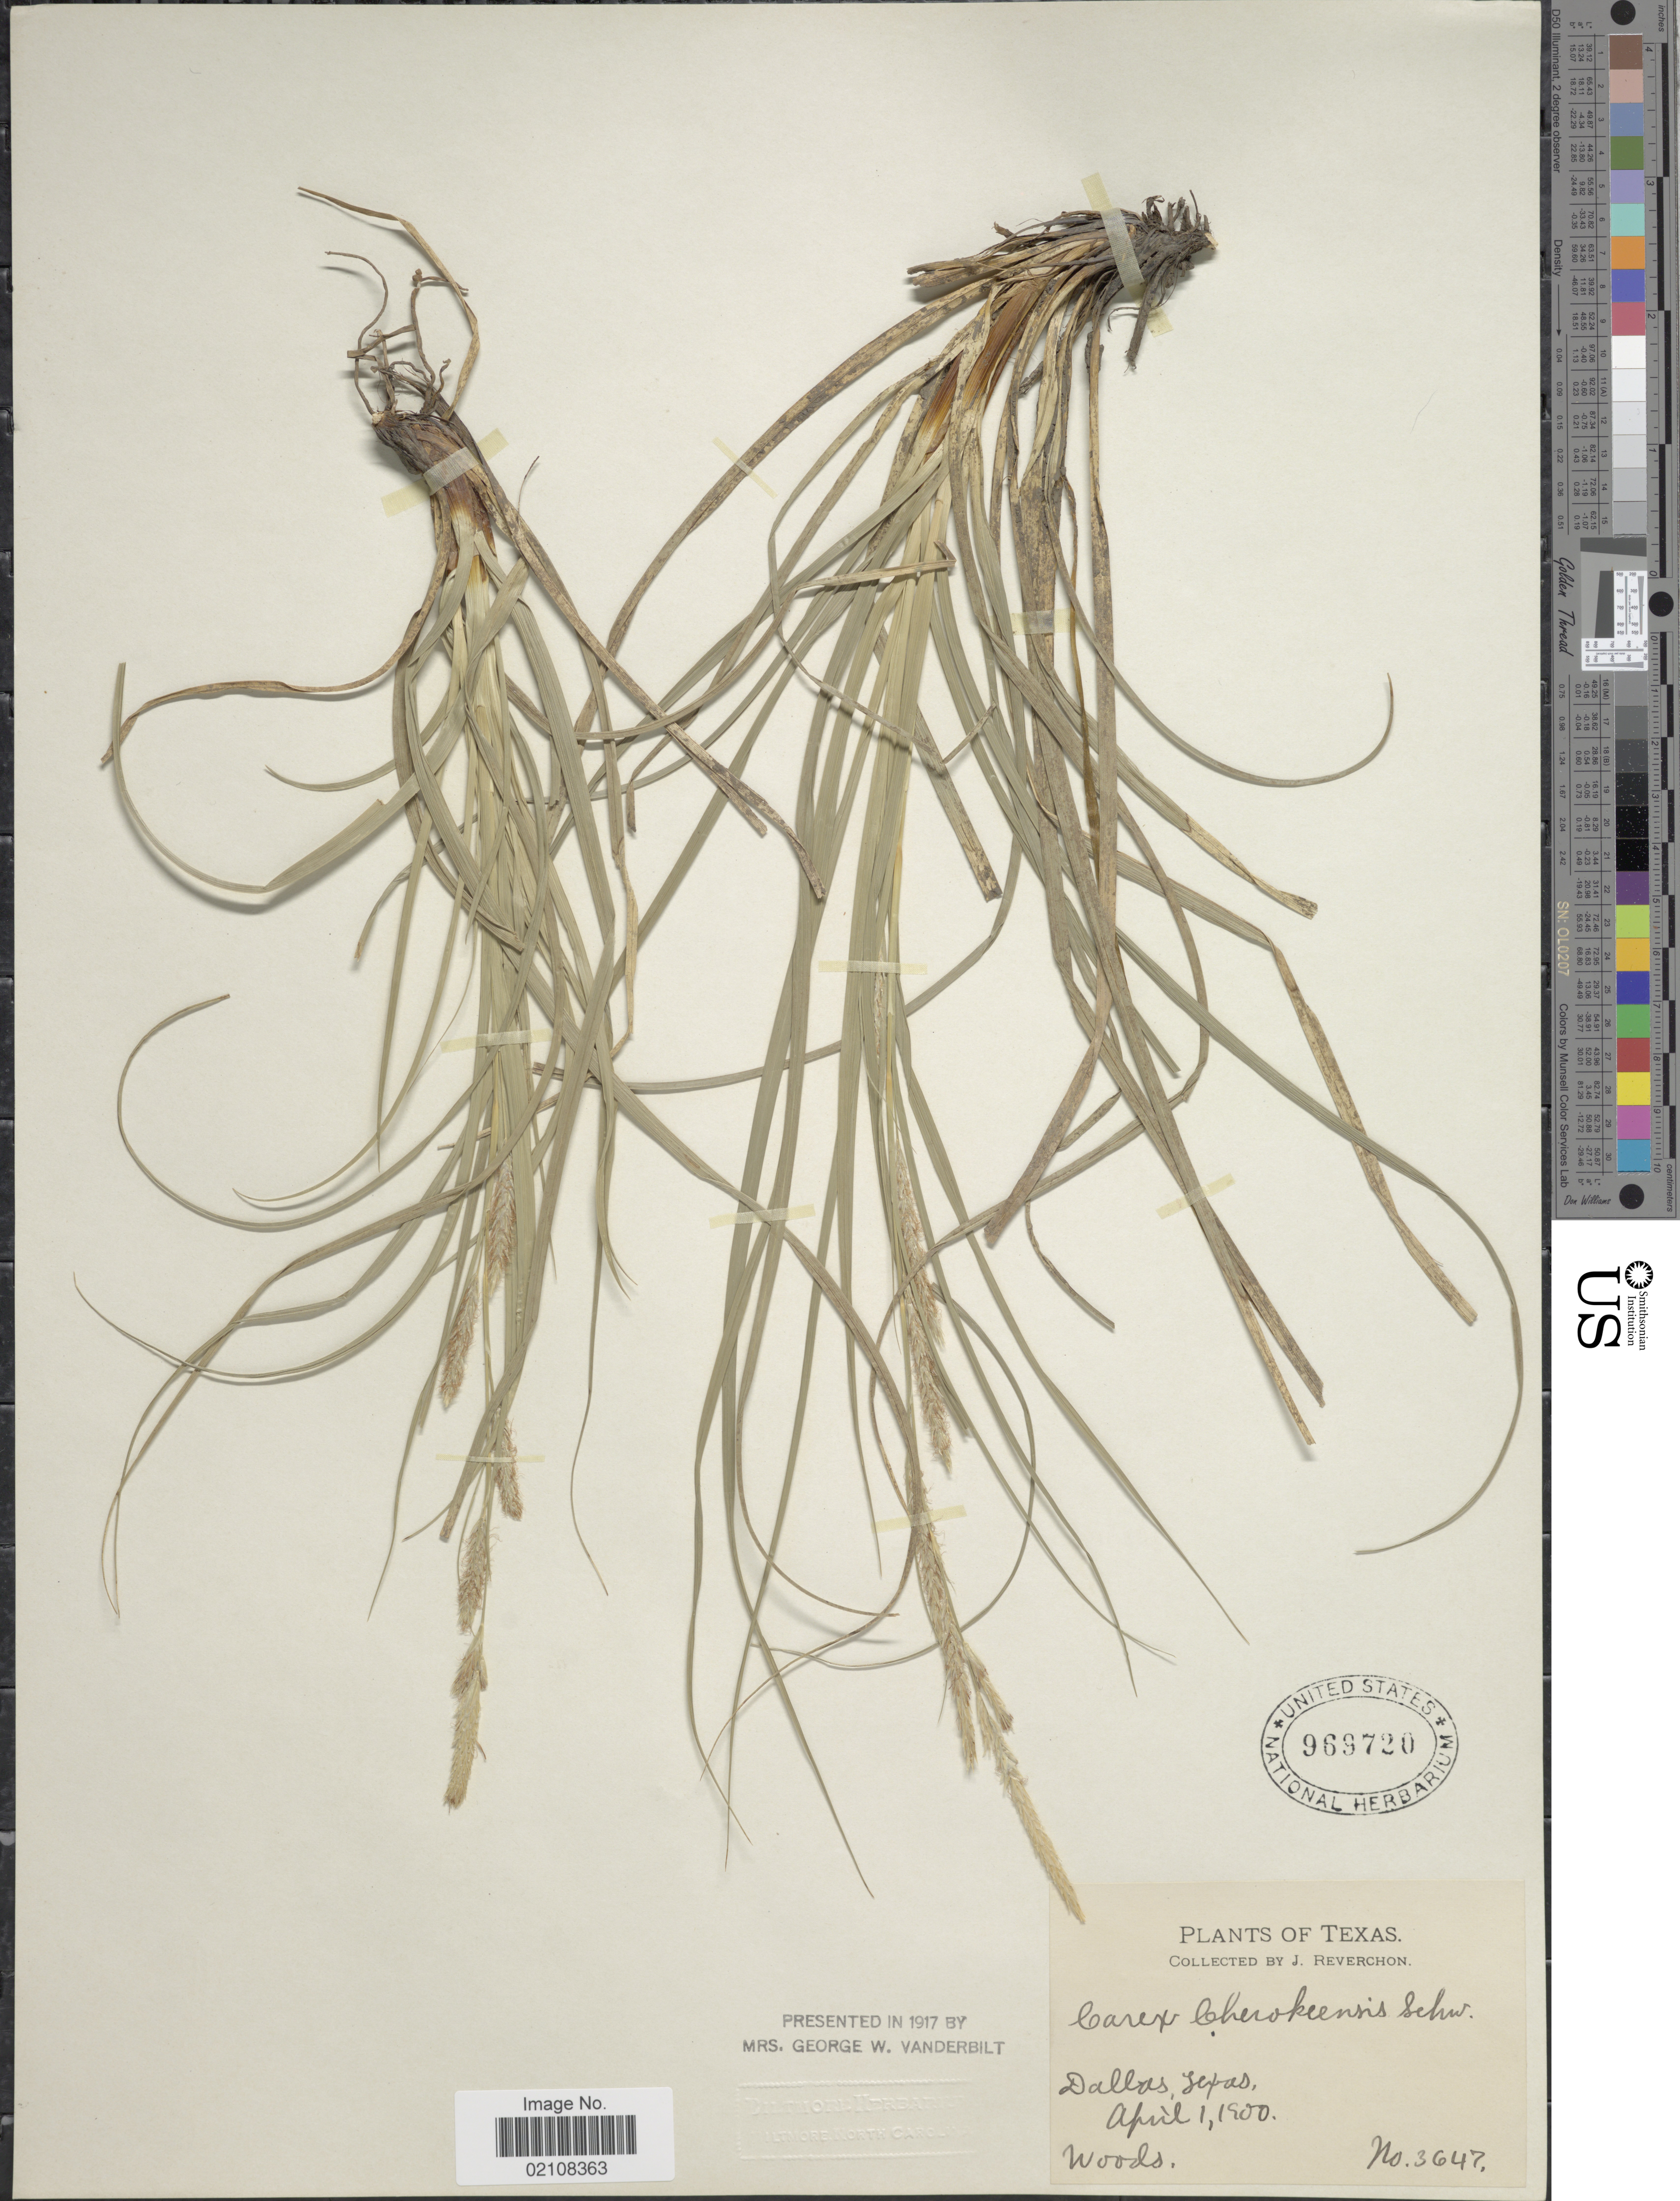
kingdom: Plantae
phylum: Tracheophyta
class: Liliopsida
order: Poales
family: Cyperaceae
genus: Carex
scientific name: Carex cherokeensis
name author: Schwein.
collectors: J. Reverchon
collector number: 3647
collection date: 1900-04-01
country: United States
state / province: Texas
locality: Dallas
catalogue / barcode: US 969720